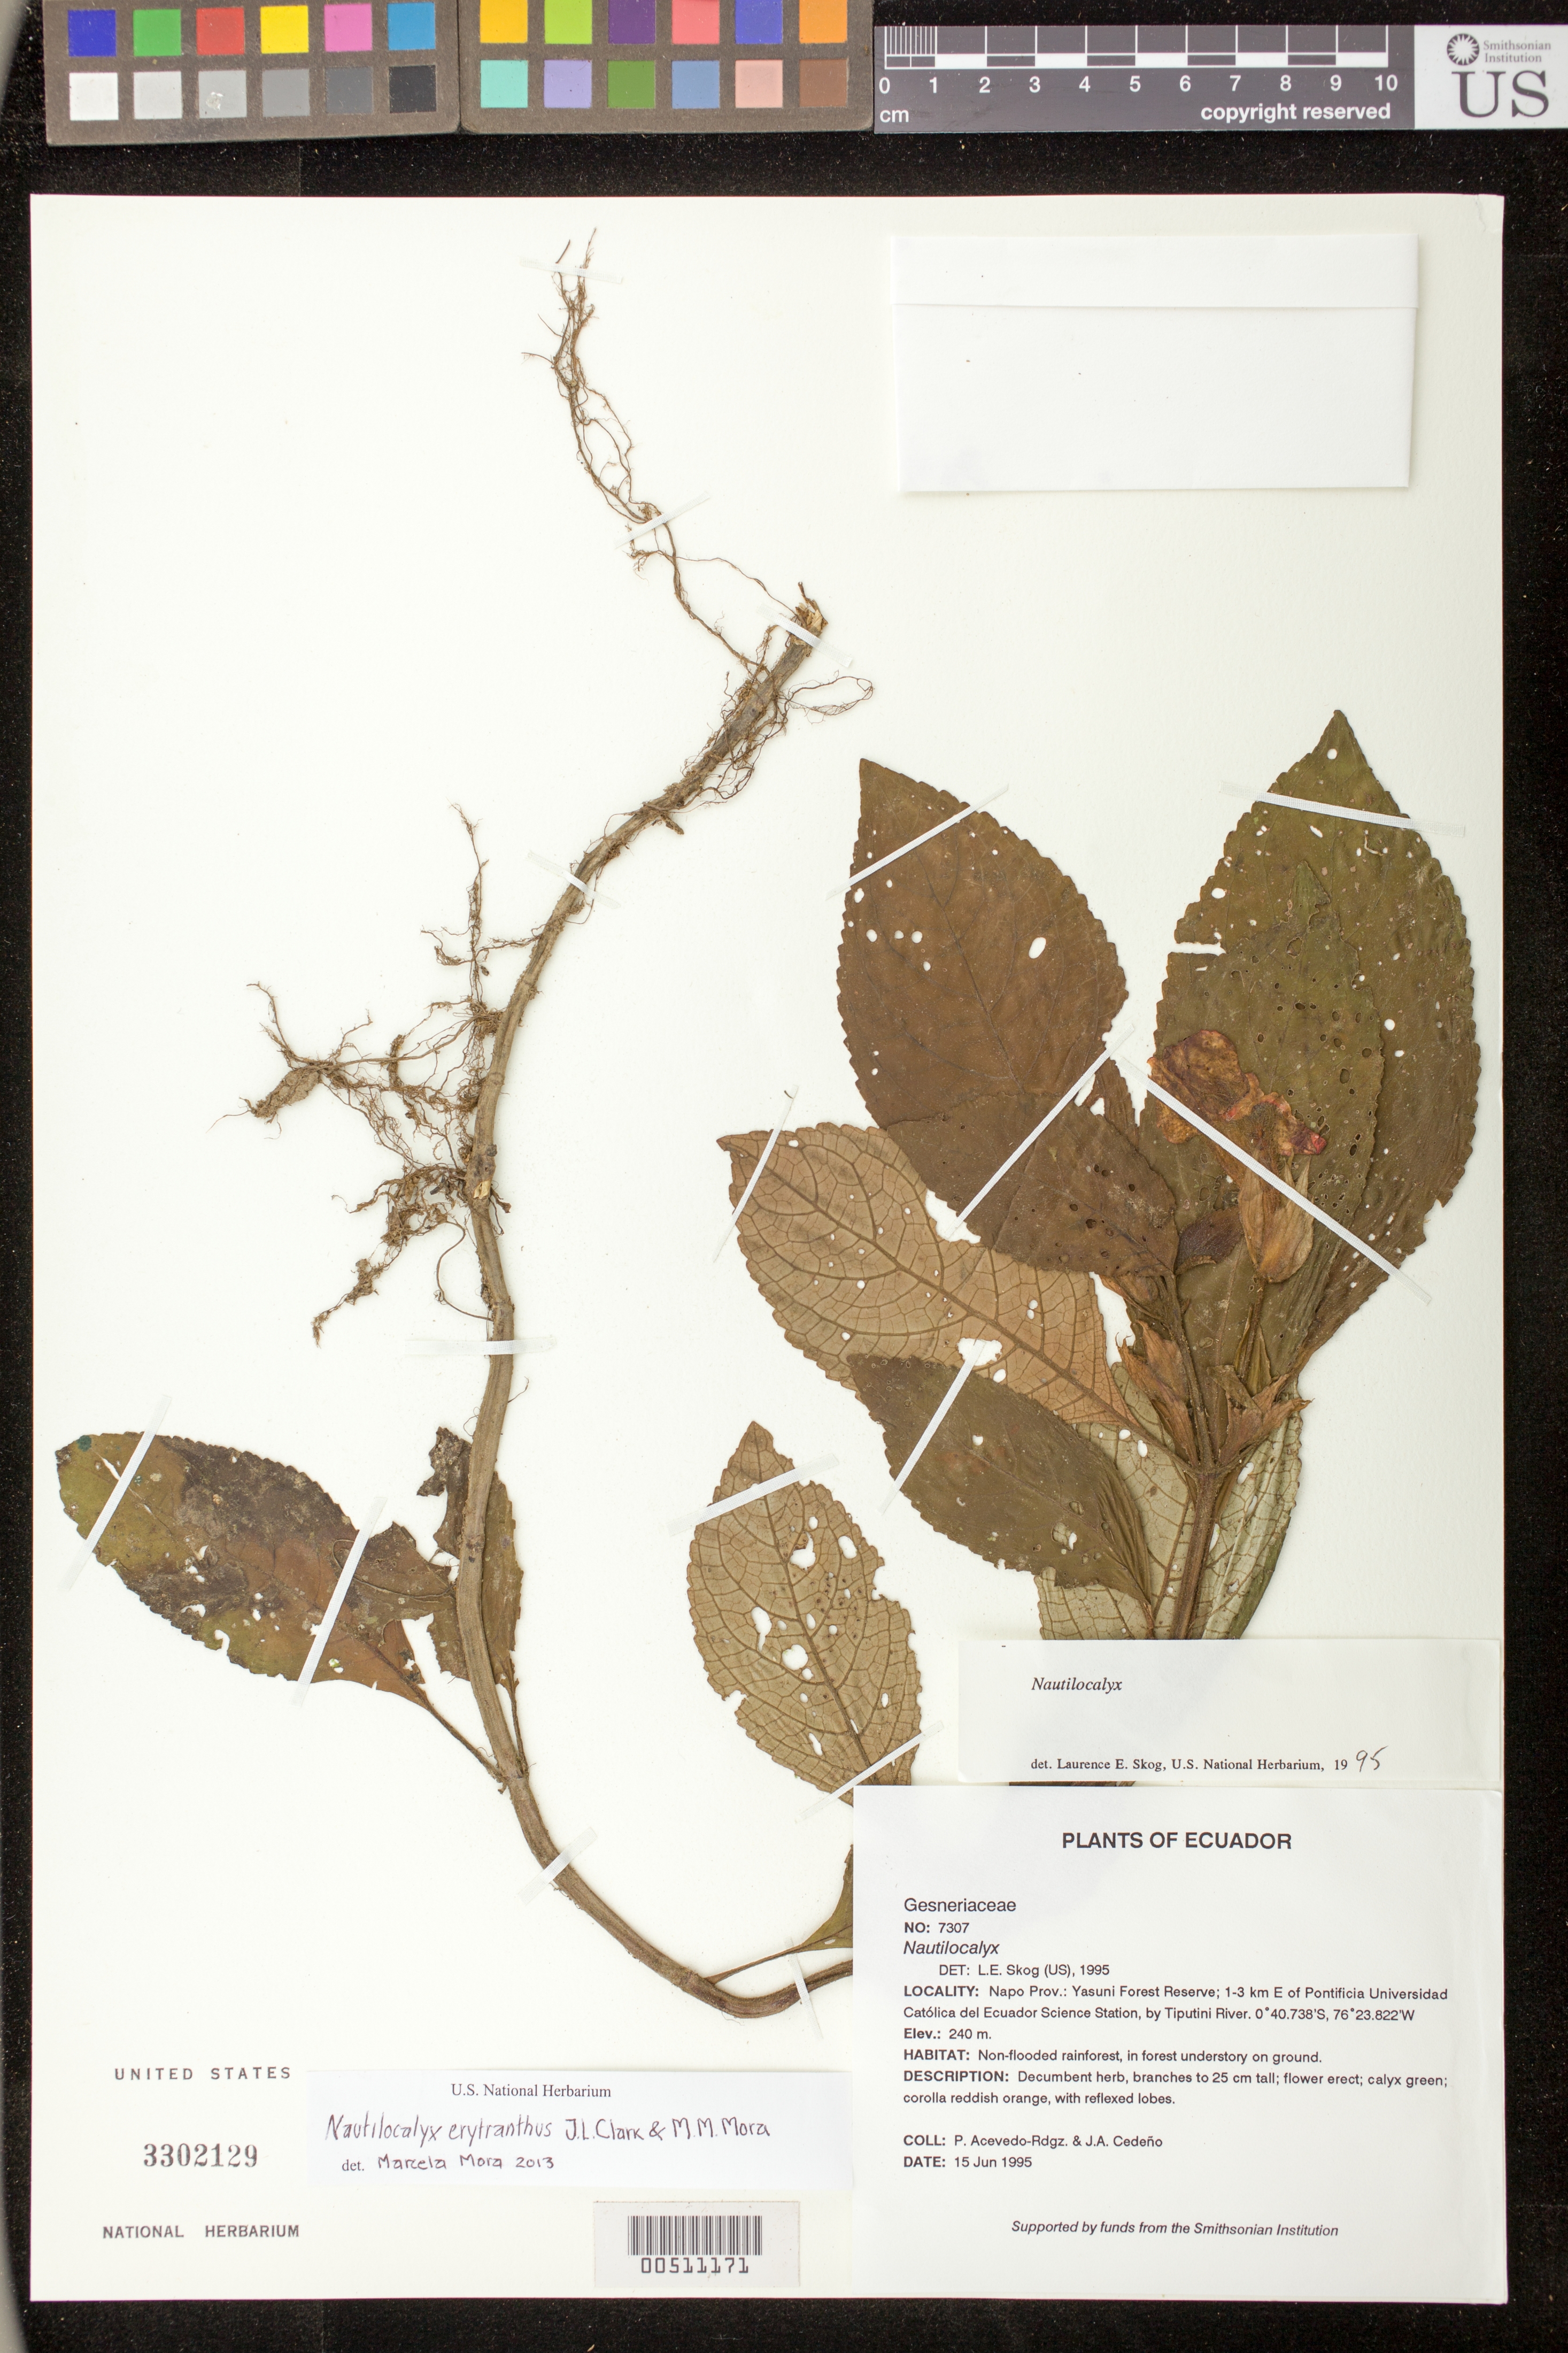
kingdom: Plantae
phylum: Tracheophyta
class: Magnoliopsida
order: Lamiales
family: Gesneriaceae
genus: Nautilocalyx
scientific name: Nautilocalyx erytranthus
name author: J.L. Clark & M.M. Mora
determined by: Mora, M. Marcela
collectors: P. Acevedo-Rodr. & J. A. Cedeño M.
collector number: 7307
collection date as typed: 15 Jun 1995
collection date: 1995-06-15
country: Ecuador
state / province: Napo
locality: Yasuni Forest Reserve, E of Pontificia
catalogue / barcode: US 3302129